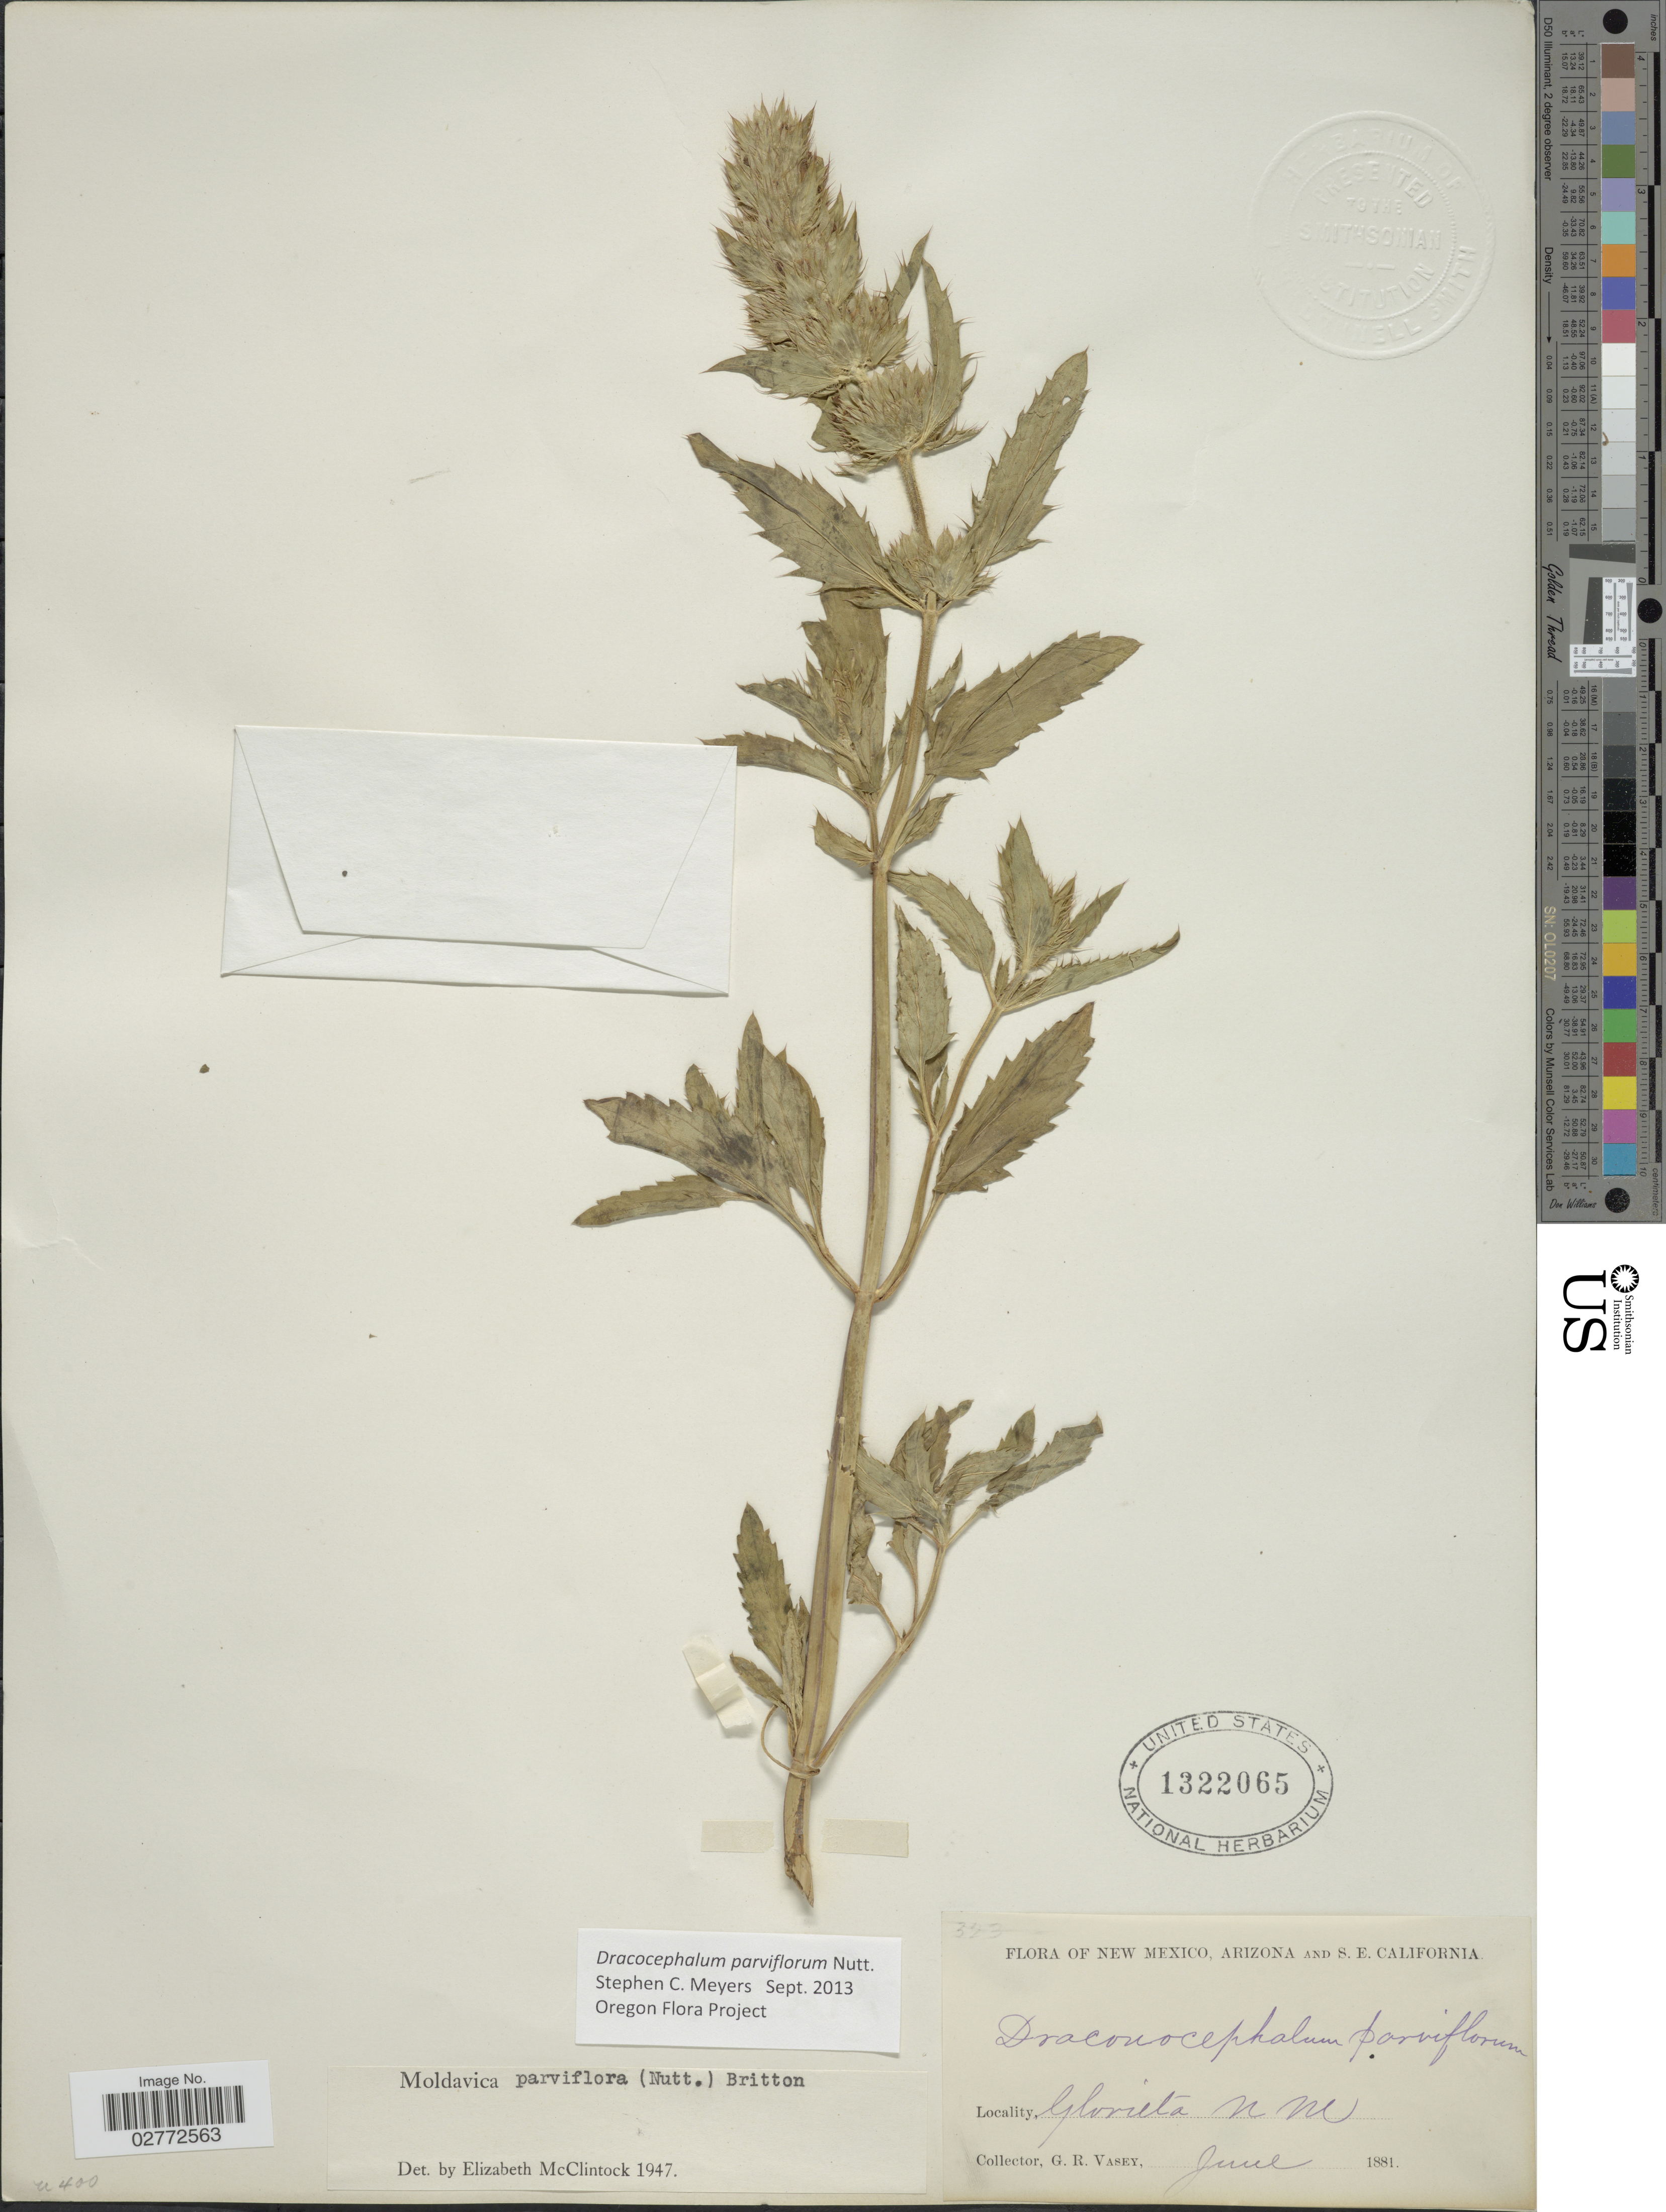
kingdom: Plantae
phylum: Tracheophyta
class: Magnoliopsida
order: Lamiales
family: Lamiaceae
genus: Dracocephalum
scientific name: Dracocephalum parviflorum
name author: Nutt.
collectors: G. R. Vasey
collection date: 1881-06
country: United States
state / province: New Mexico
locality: Glorieta.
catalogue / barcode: US 1322065